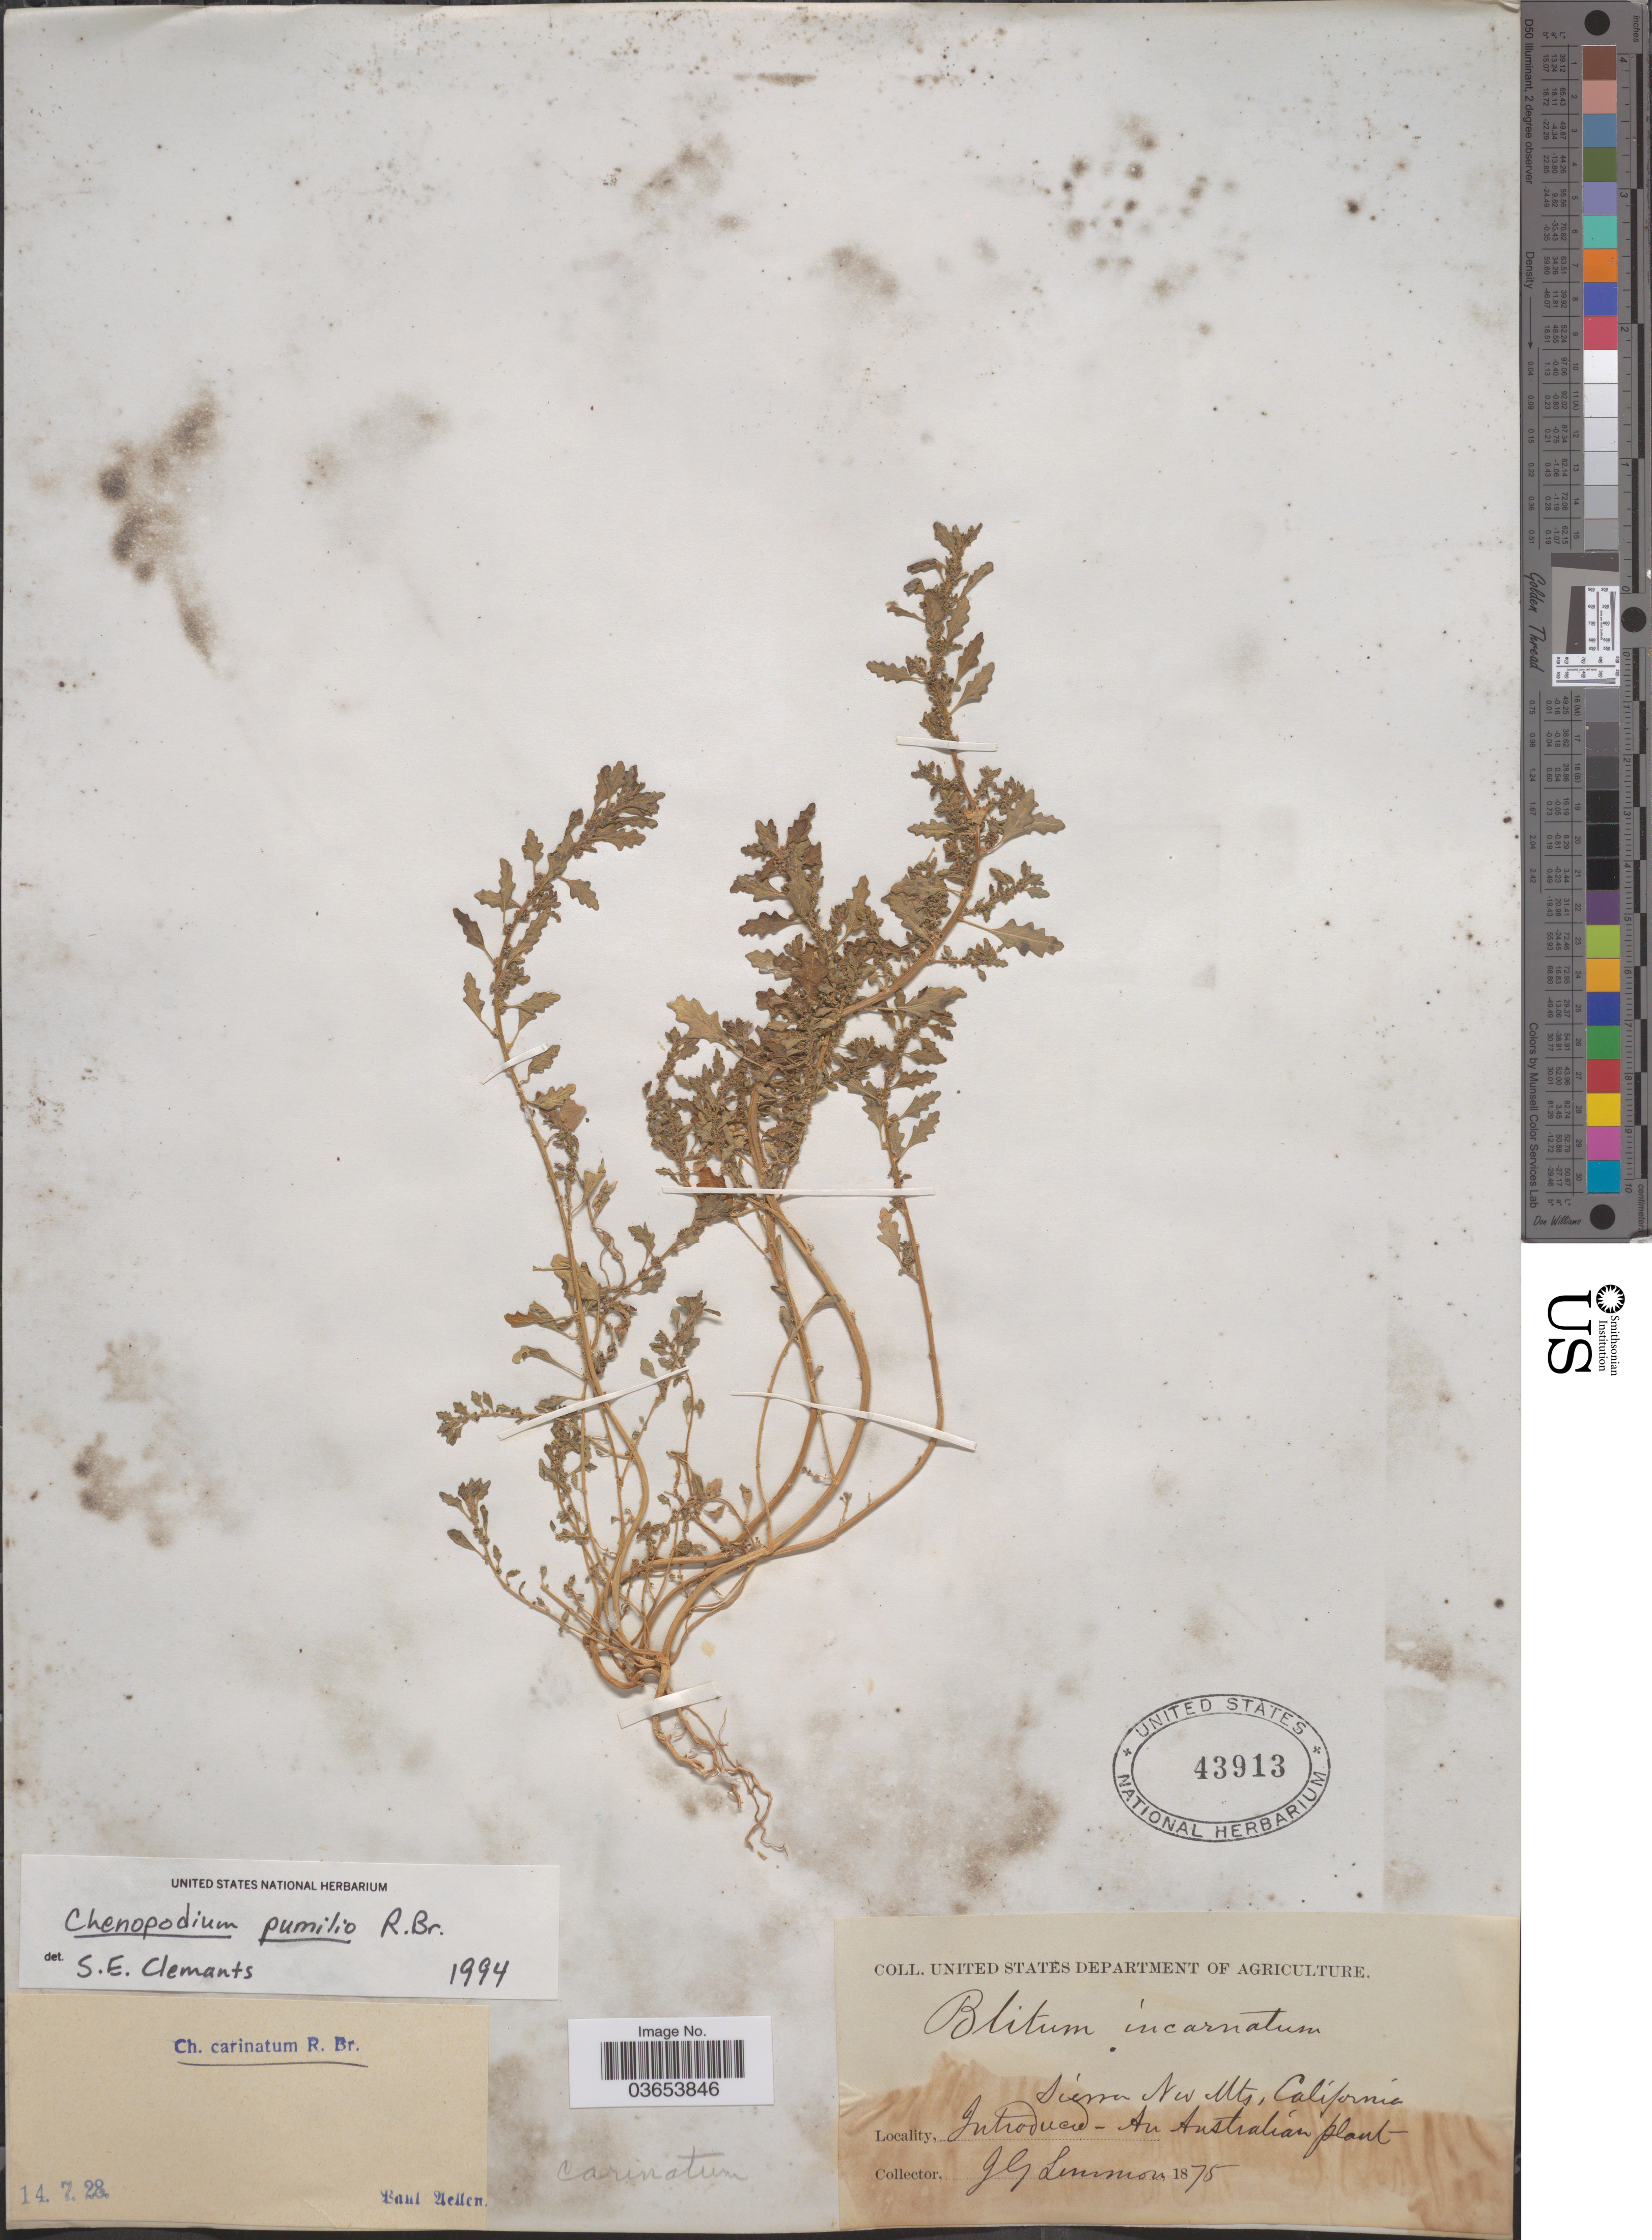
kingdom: Plantae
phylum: Tracheophyta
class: Magnoliopsida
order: Caryophyllales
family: Amaranthaceae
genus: Chenopodium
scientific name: Chenopodium pumilio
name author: R. Br.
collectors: J. Lemmon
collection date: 1875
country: United States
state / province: California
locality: Sierra Nev Mts.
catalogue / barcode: US 43913